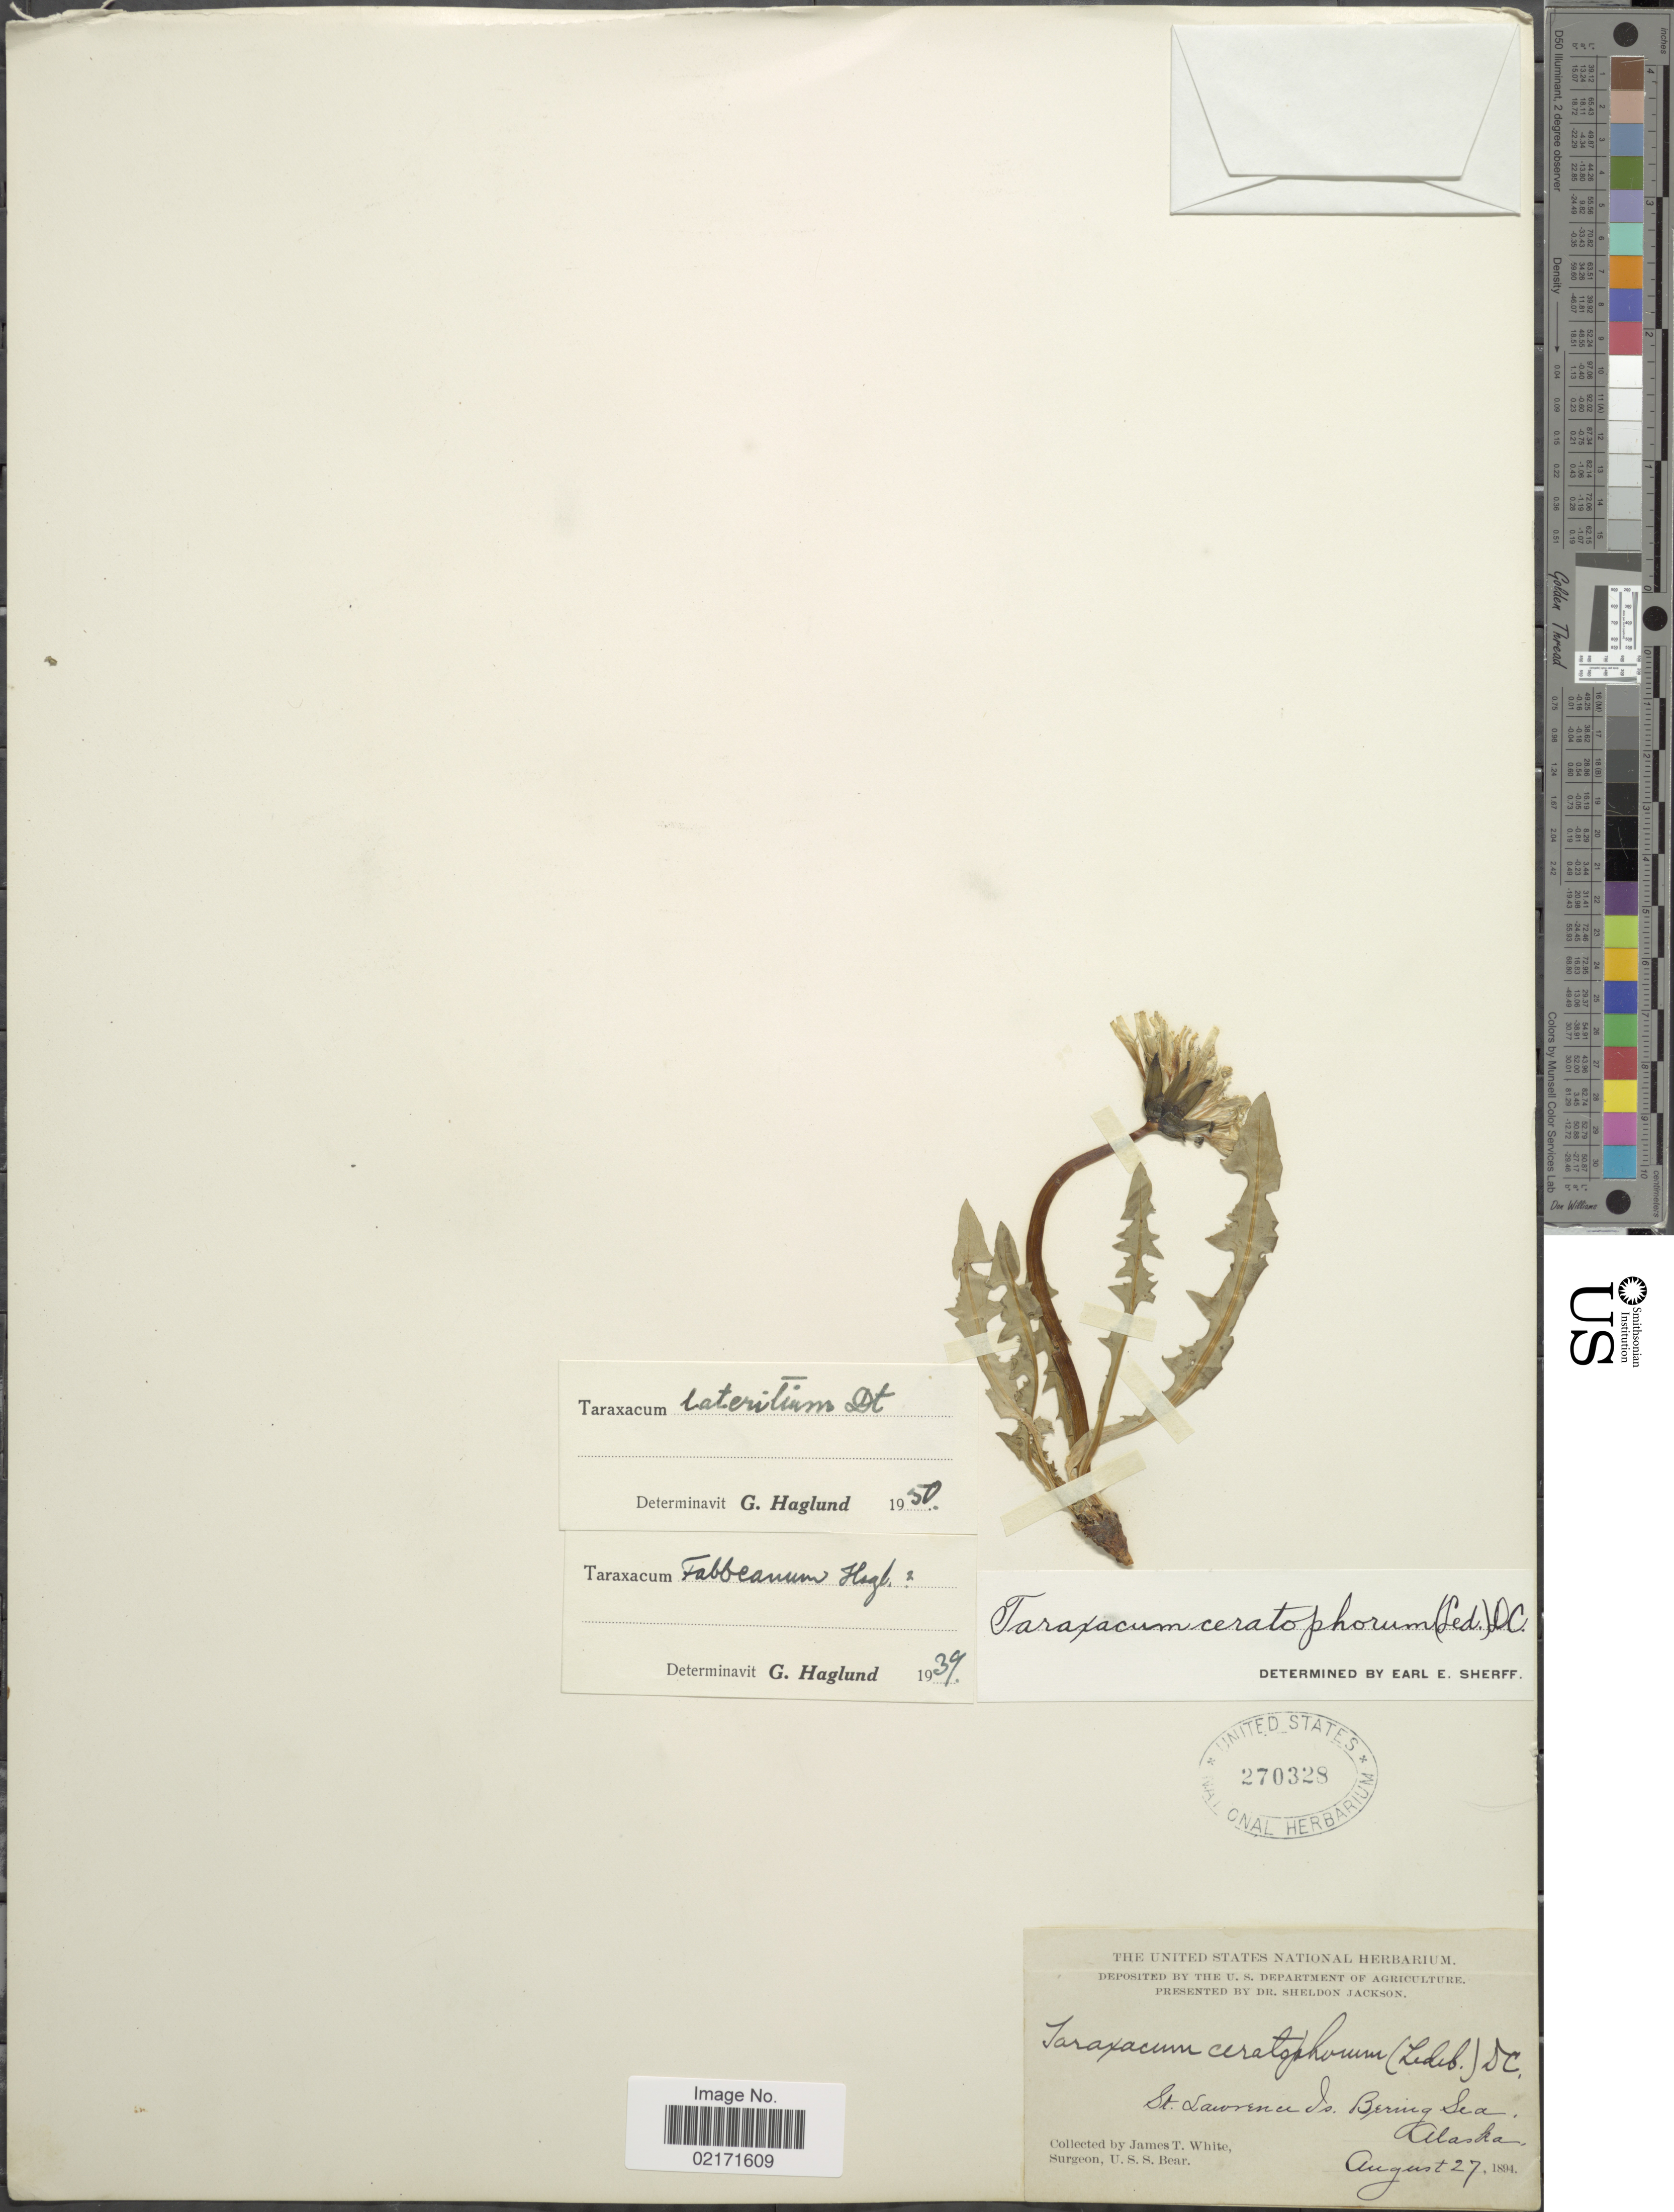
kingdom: Plantae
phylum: Tracheophyta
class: Magnoliopsida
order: Asterales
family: Asteraceae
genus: Taraxacum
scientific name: Taraxacum ceratophorum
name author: (Ledeb.) DC.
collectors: J. T. White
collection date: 1894-08-27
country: United States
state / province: Alaska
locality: St. Lawrence Is. Bering Sea, Alaska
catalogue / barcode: US 270328